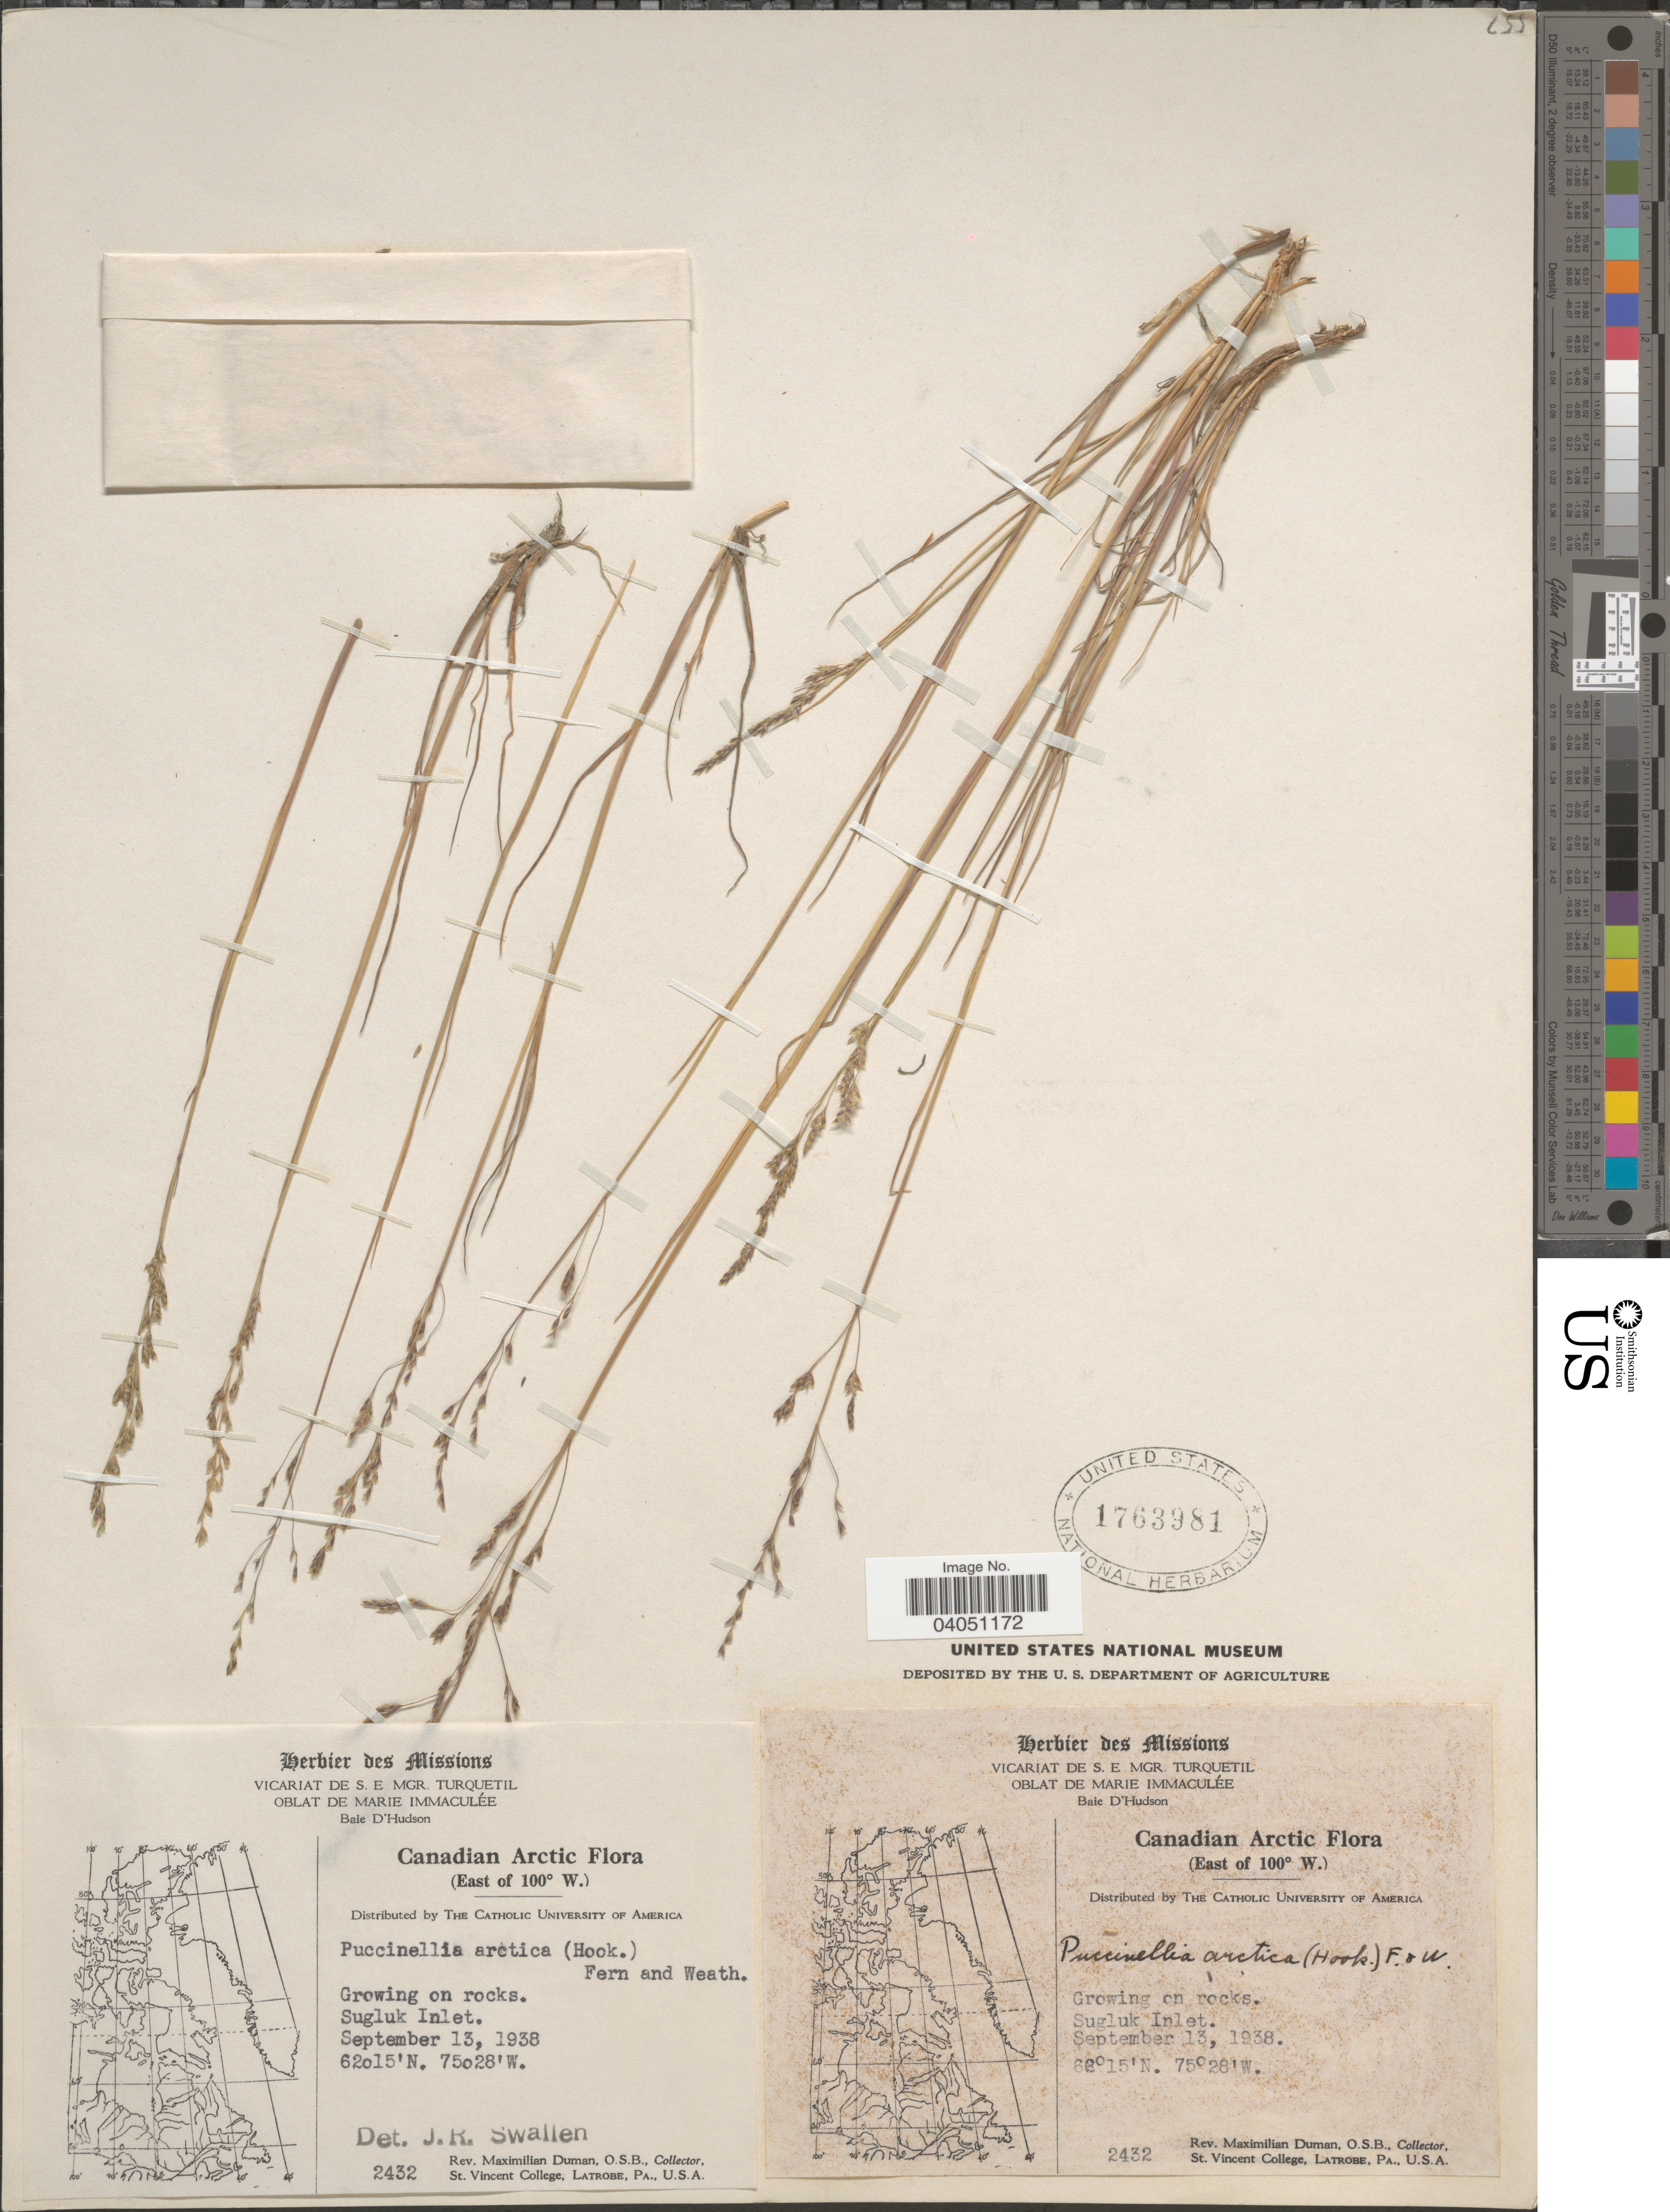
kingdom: Plantae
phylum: Tracheophyta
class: Liliopsida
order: Poales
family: Poaceae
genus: Puccinellia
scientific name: Puccinellia arctica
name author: (Hook.) & Weath.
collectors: M. Duman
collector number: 2432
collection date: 1938-09-13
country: Canada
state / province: Quebec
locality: Canadian Arctic. (East of 100° W.). Sugluk Inlet.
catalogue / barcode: US 1763981